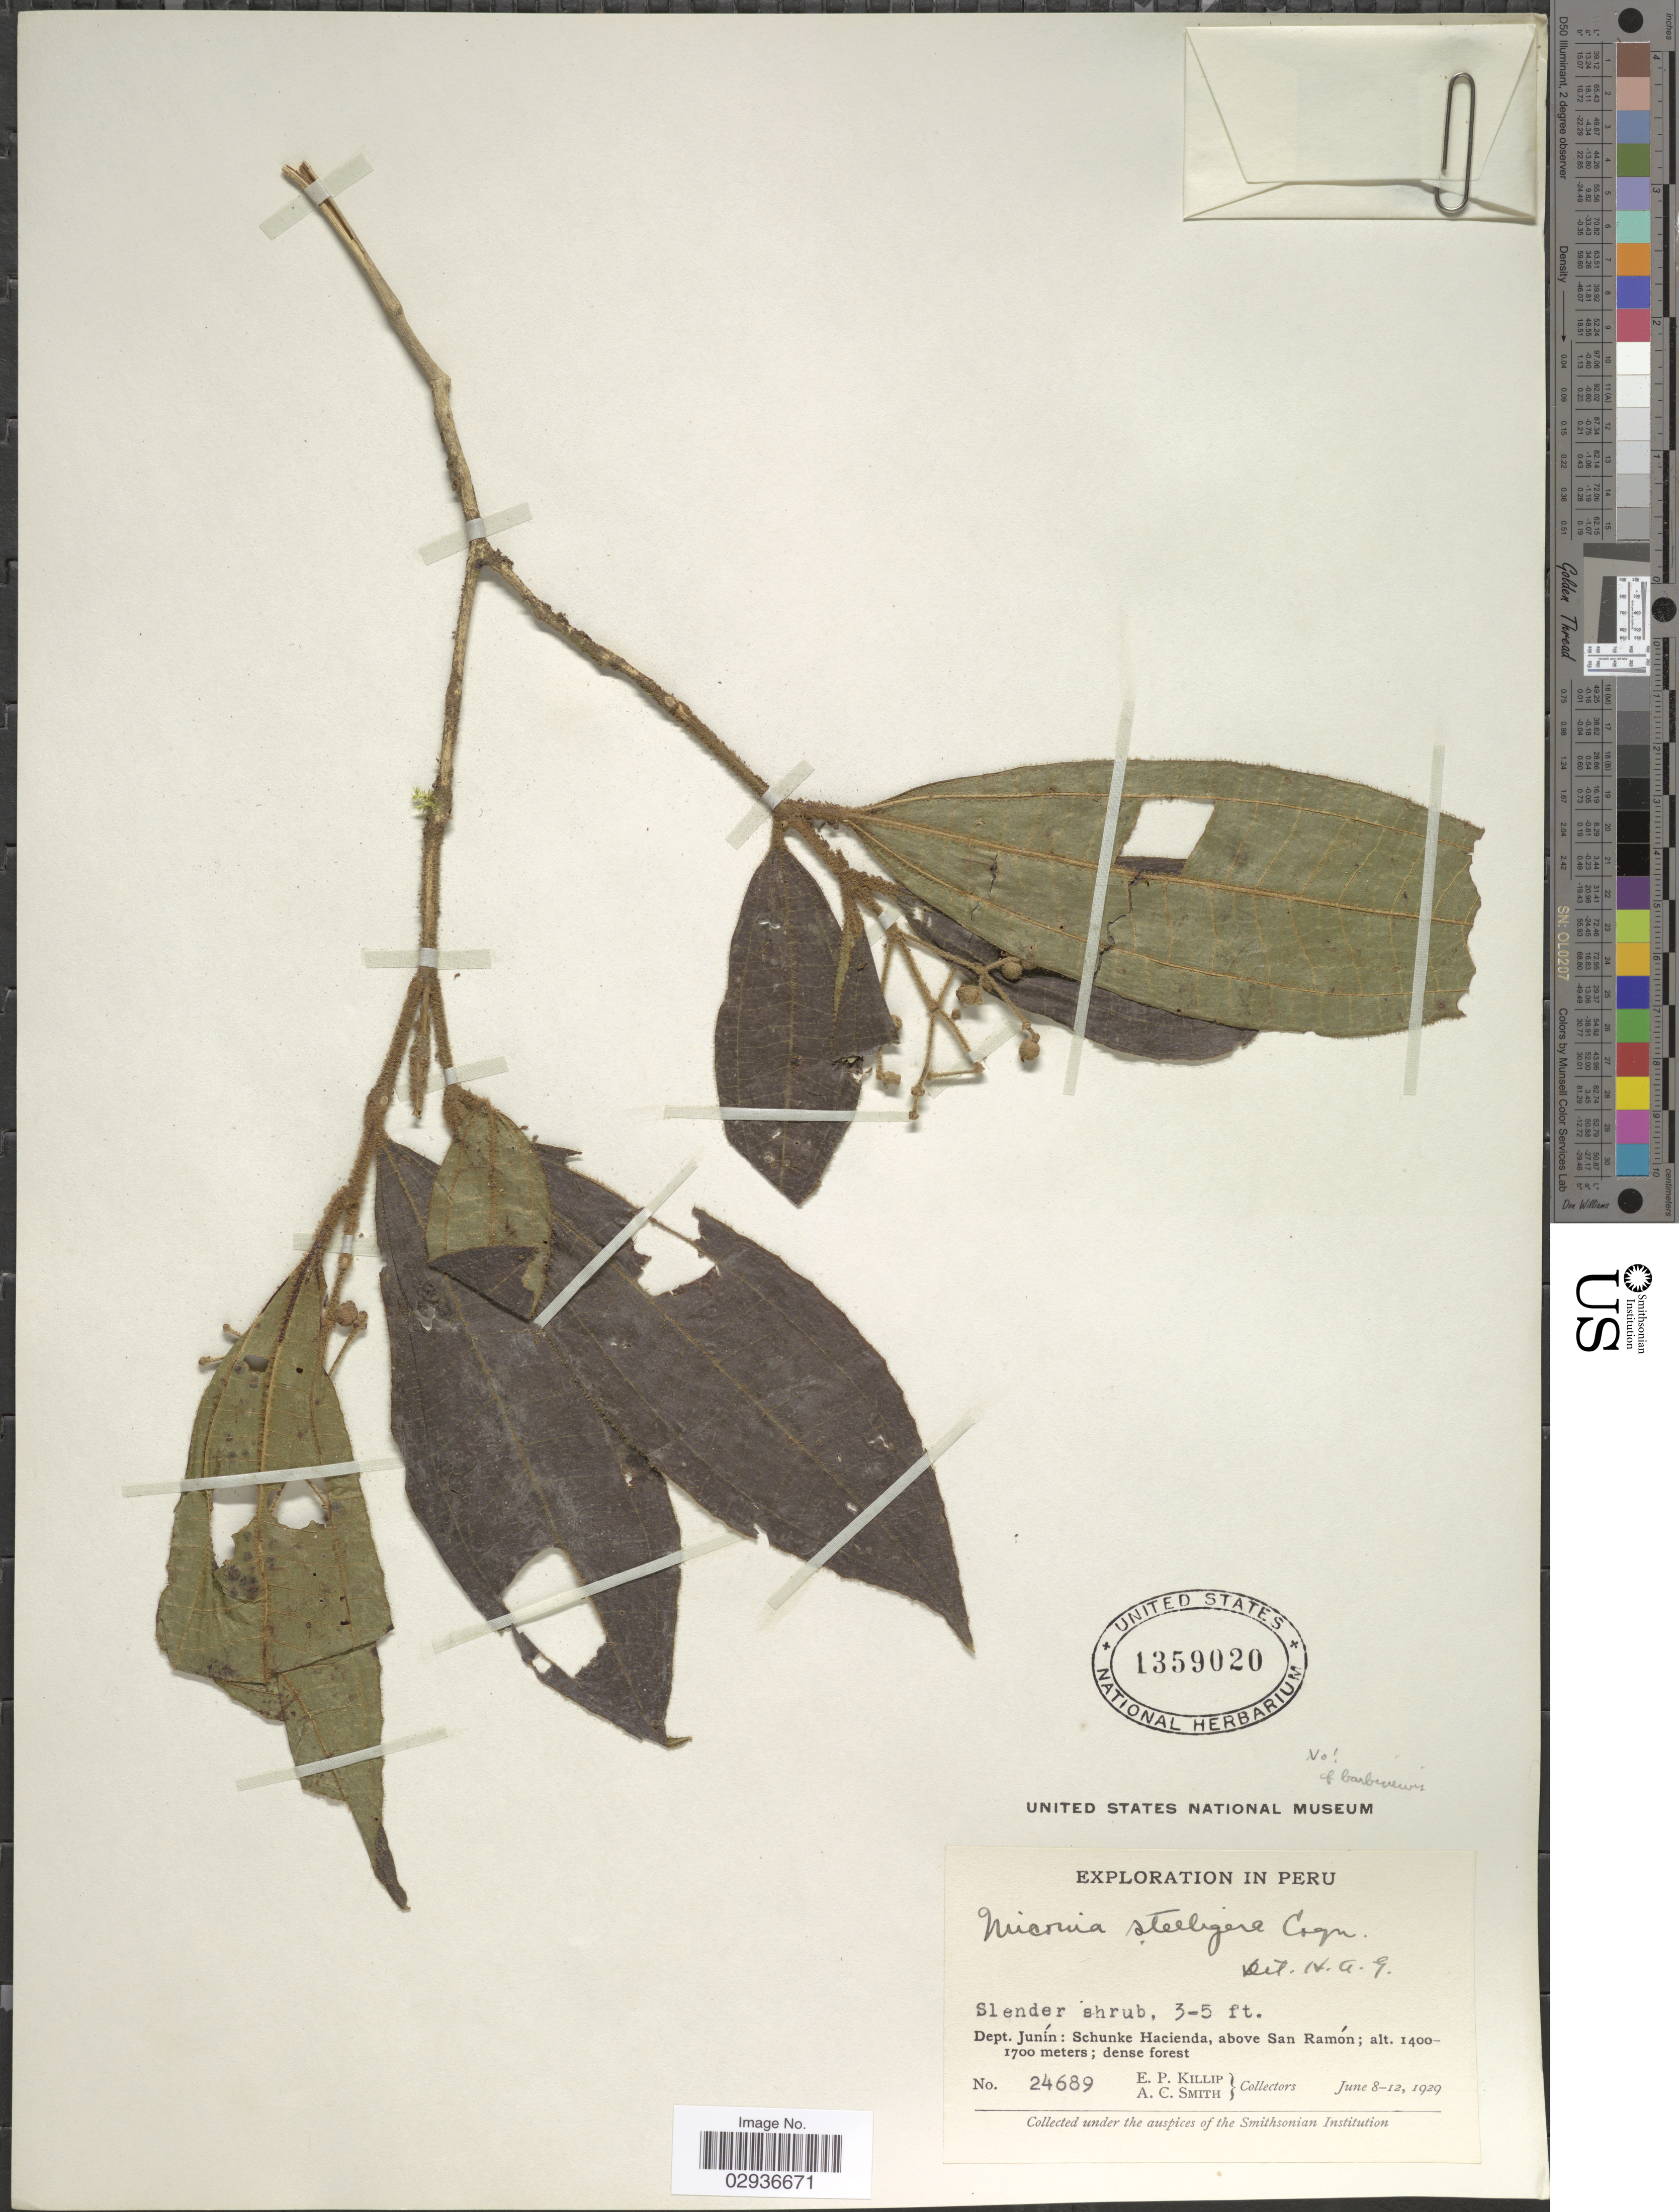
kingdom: Plantae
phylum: Tracheophyta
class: Magnoliopsida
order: Myrtales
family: Melastomataceae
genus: Miconia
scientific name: Miconia barbinervis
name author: (Benth.) Triana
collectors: E. P. Killip & A. C. Smith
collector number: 24689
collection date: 1929-06-08/1929-06-12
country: Peru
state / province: Junín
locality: Dept. Junín: Schunke Hacienda, above San Ramón.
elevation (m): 1400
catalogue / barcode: US 1359020